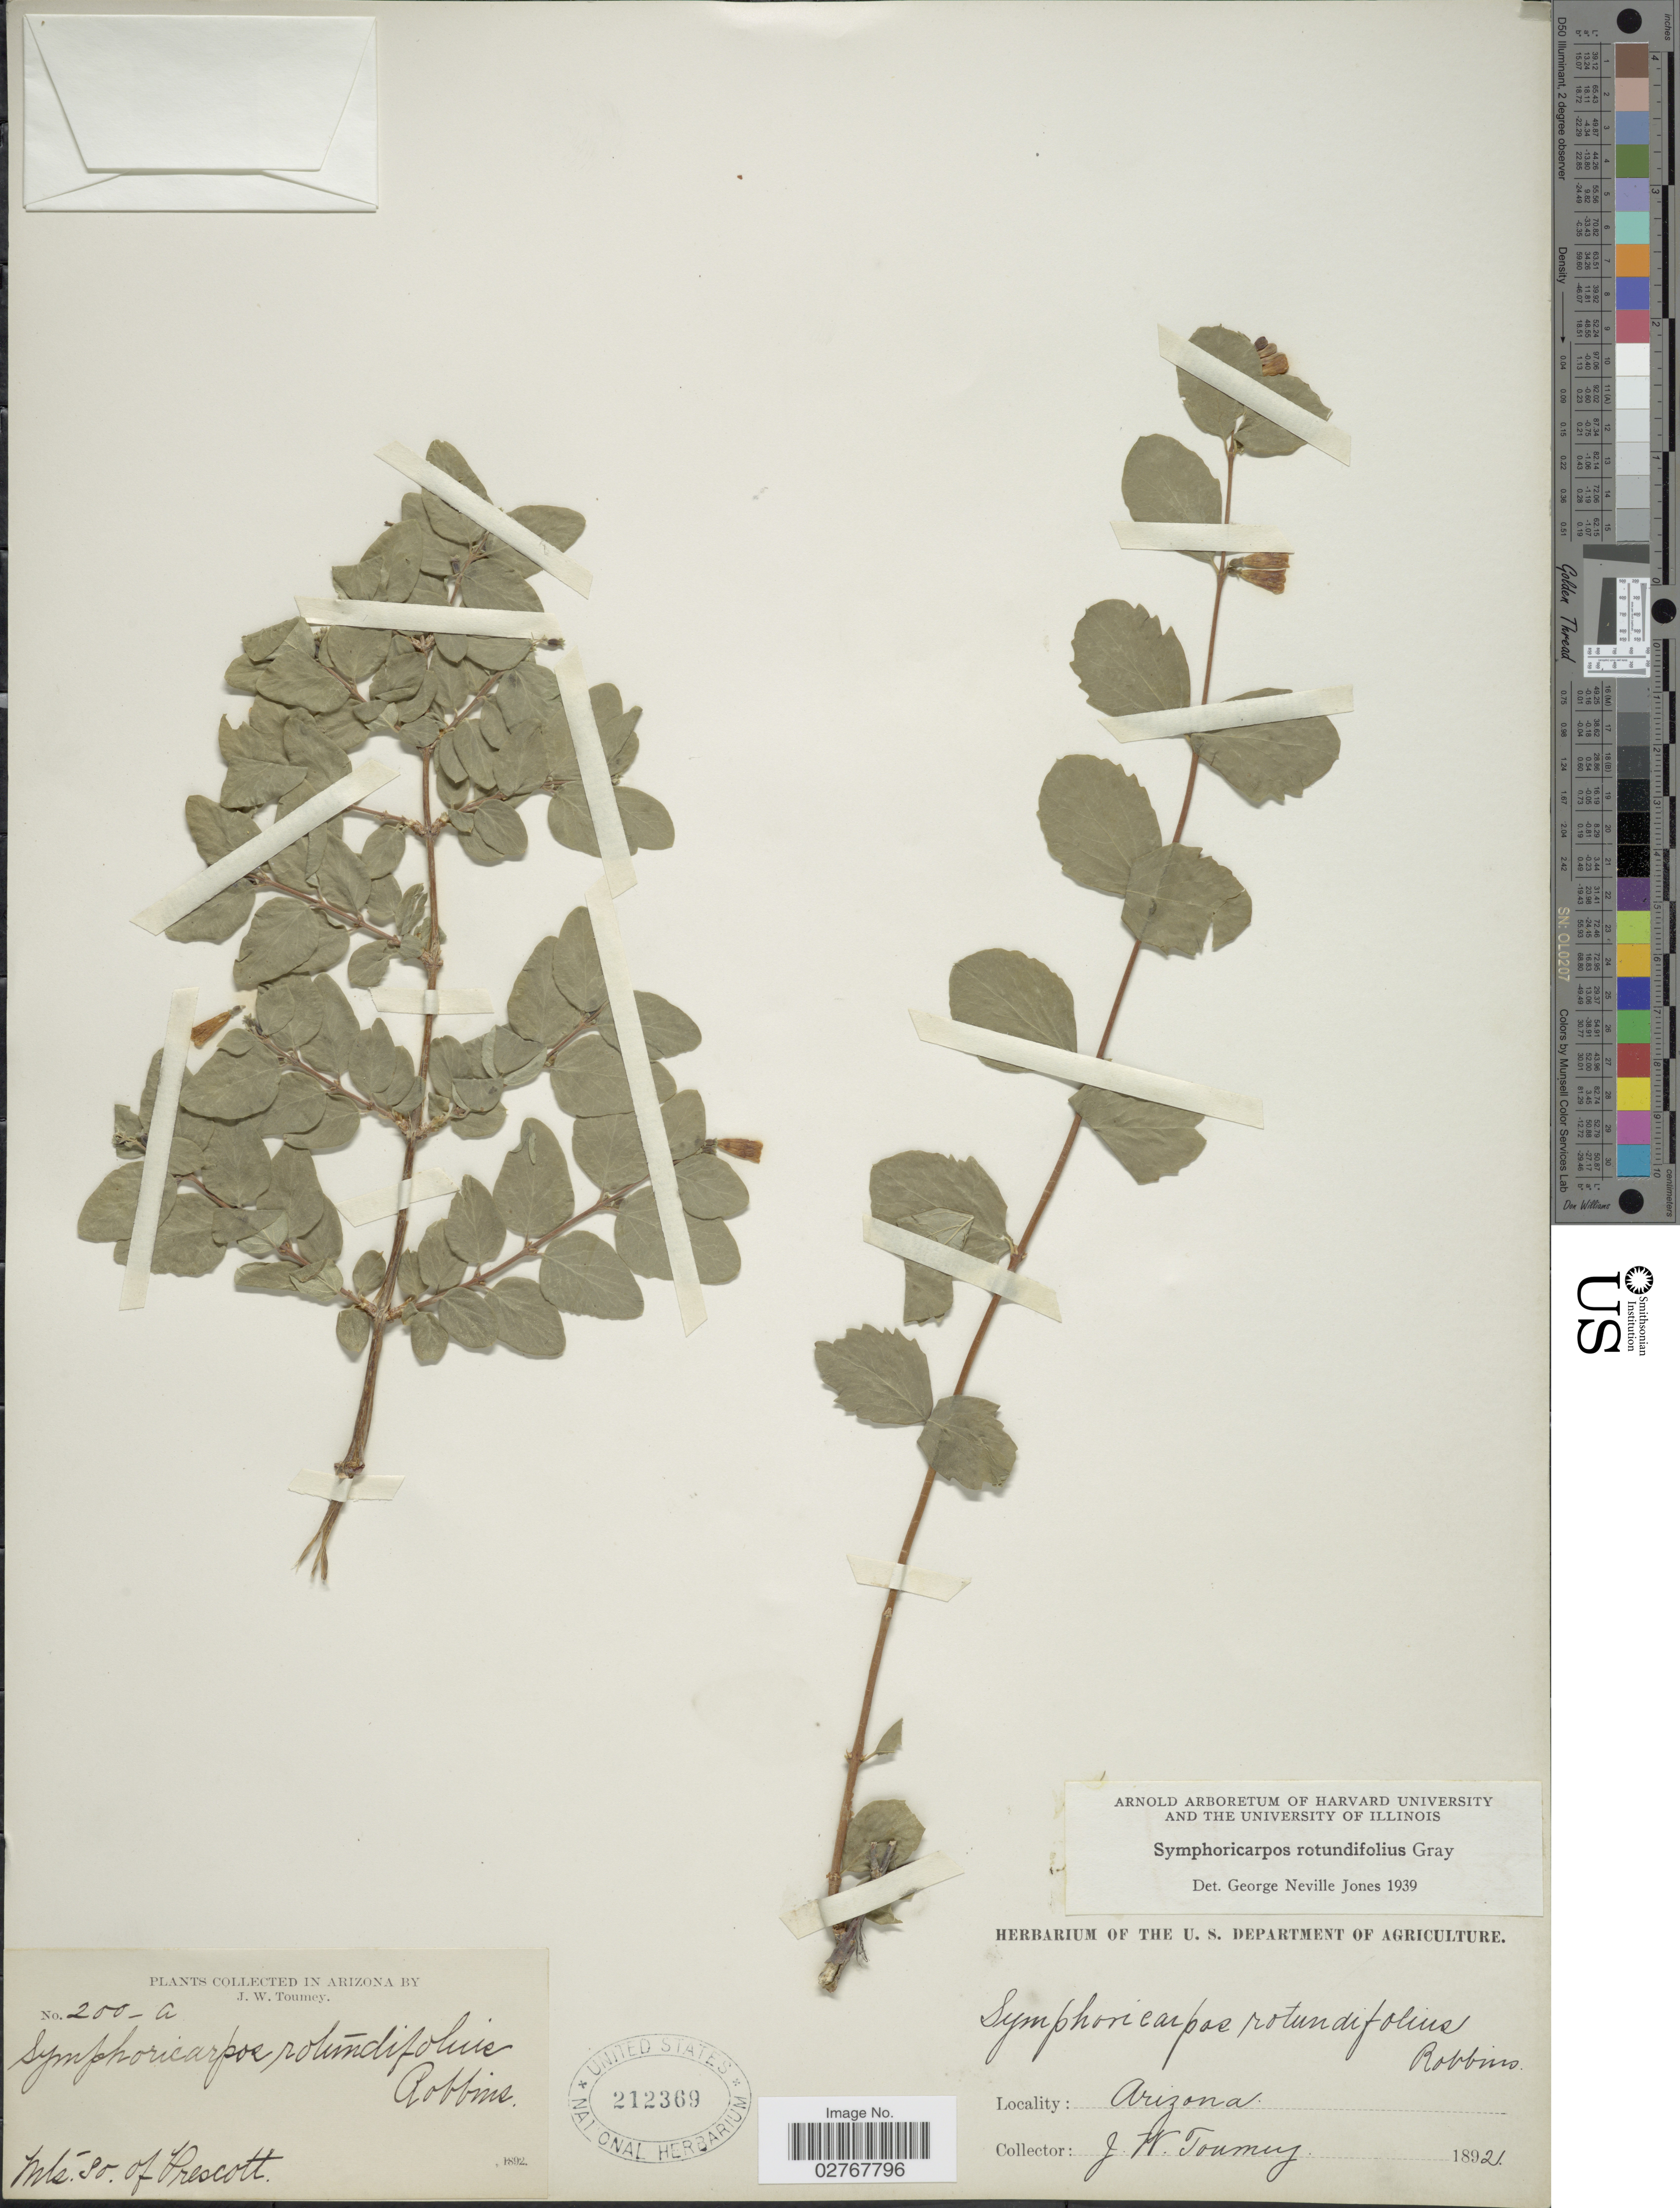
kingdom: Plantae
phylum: Tracheophyta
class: Magnoliopsida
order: Dipsacales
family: Caprifoliaceae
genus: Symphoricarpos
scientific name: Symphoricarpos rotundifolius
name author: A. Gray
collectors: J. W. Toumey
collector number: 200a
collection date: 1892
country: United States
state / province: Arizona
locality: Mts. so. of Prescott.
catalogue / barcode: US 212369